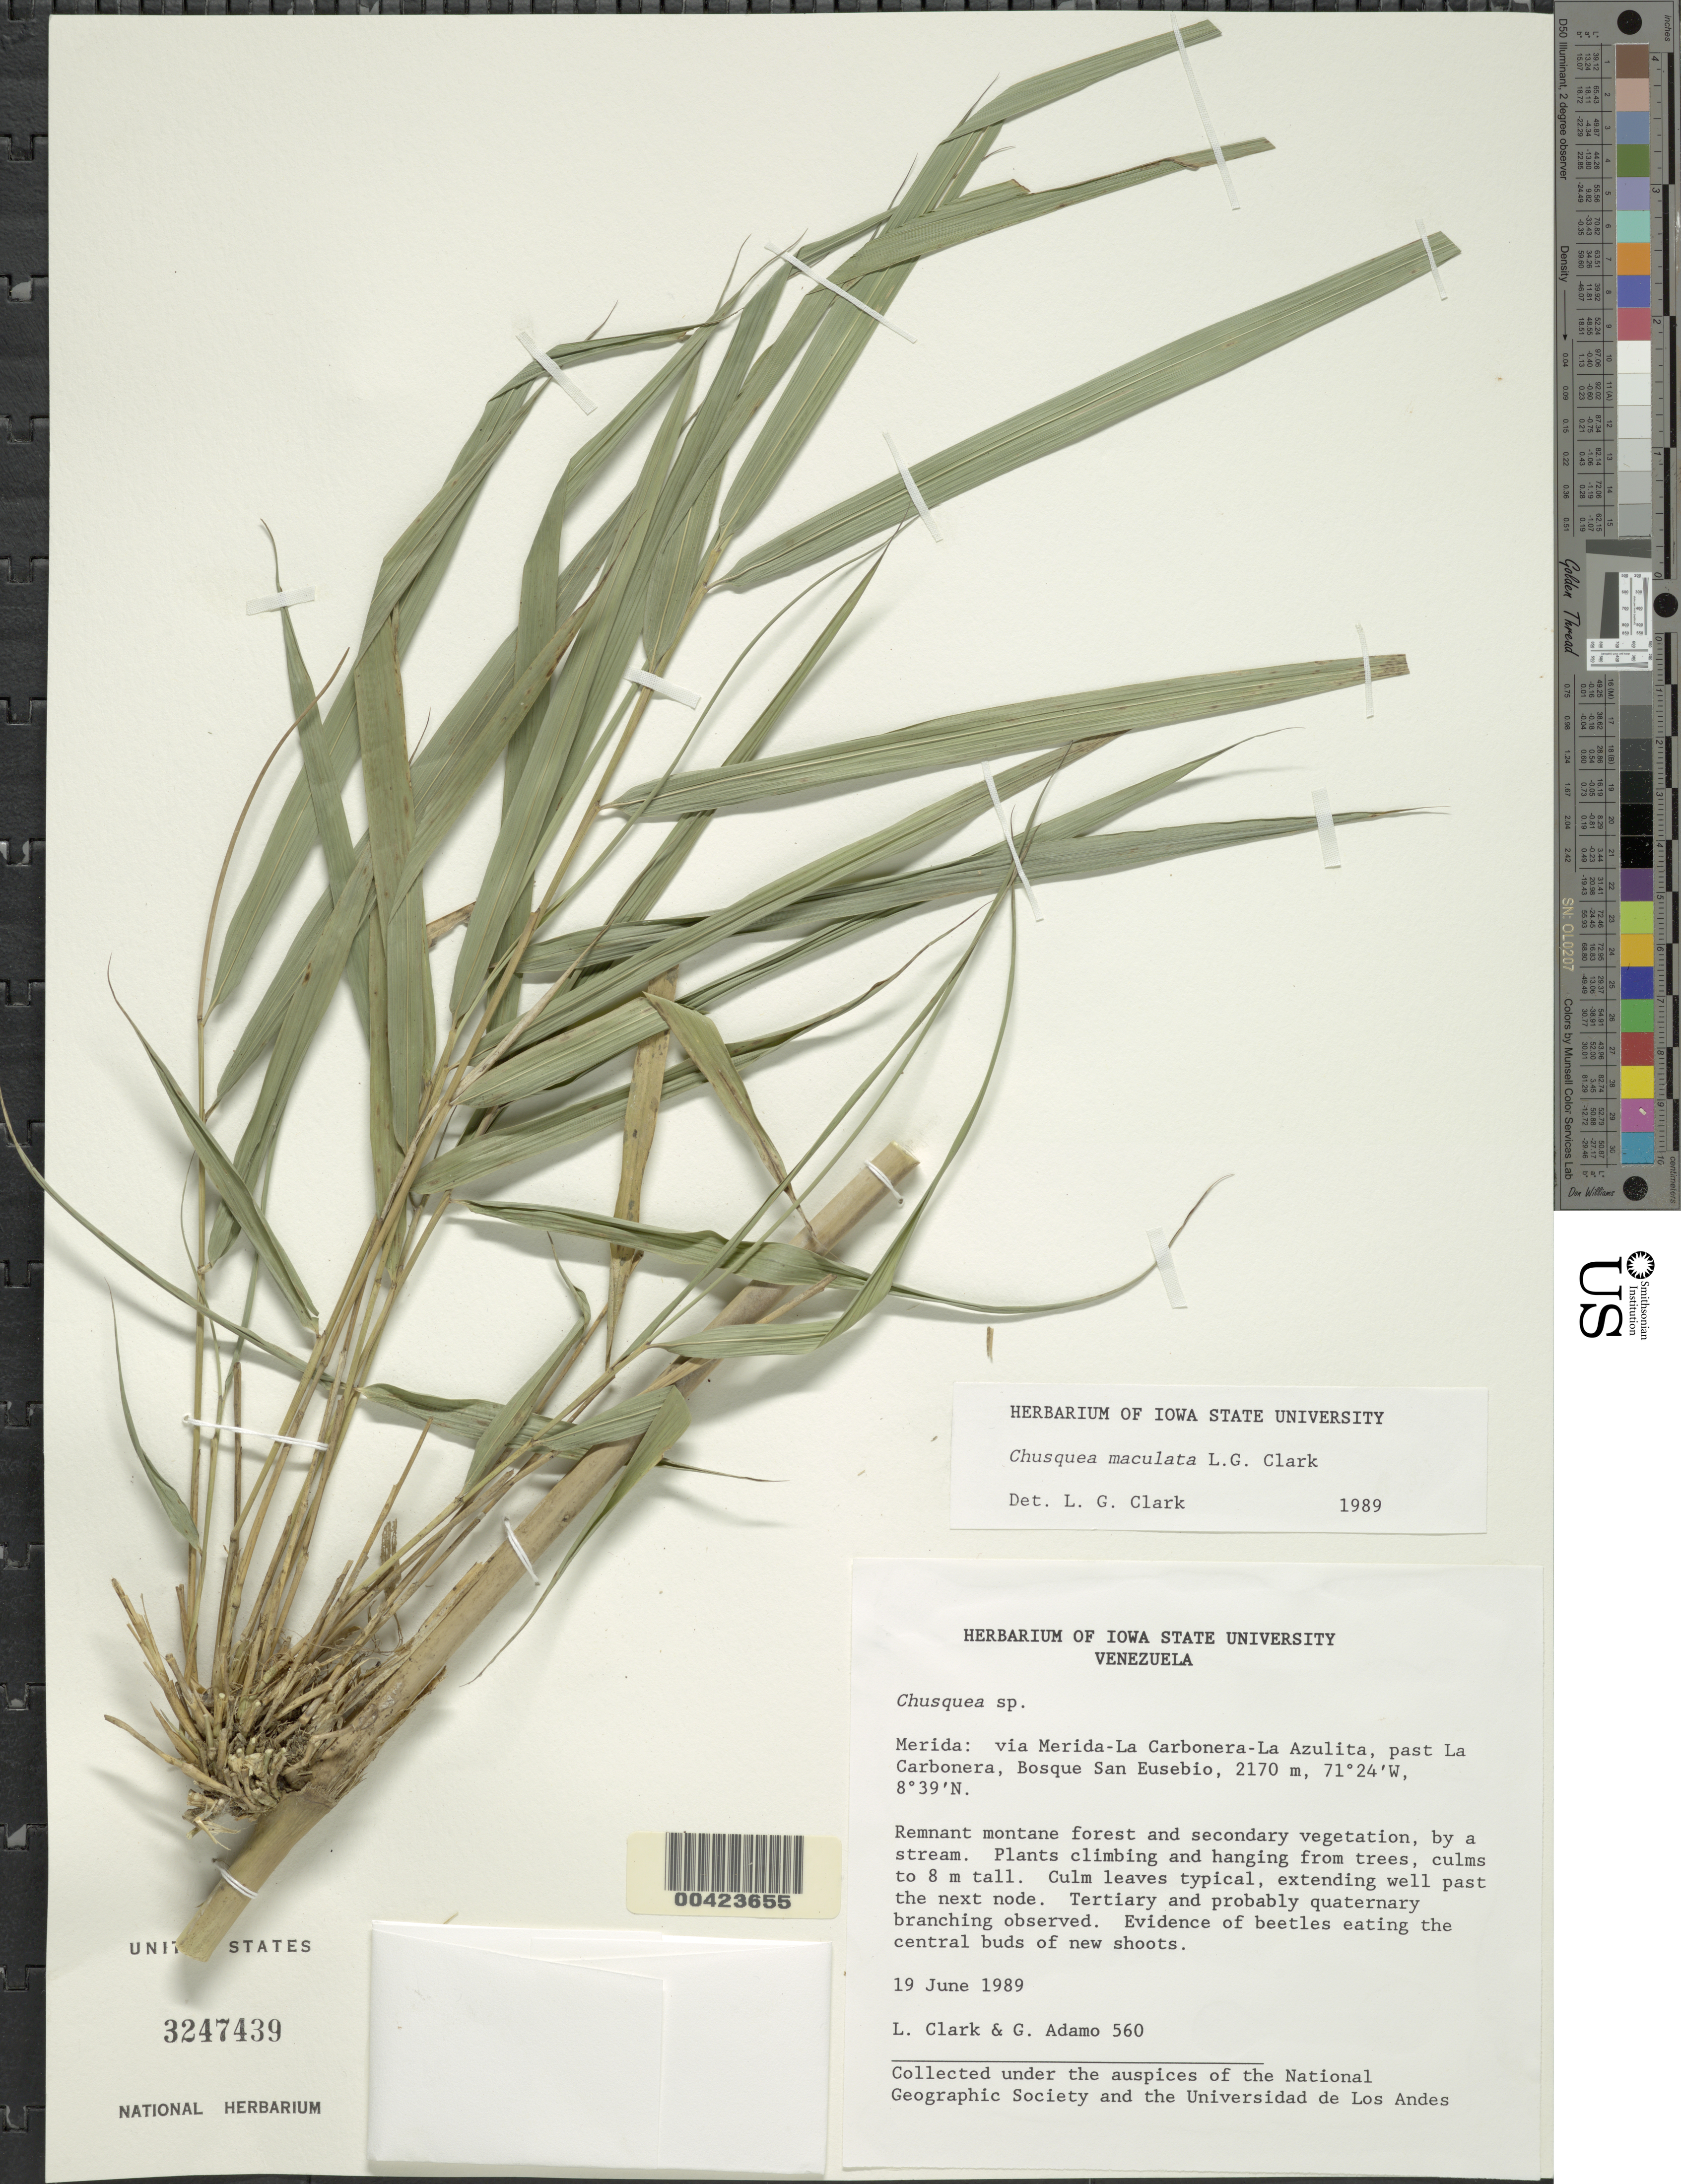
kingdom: Plantae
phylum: Tracheophyta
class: Liliopsida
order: Poales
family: Poaceae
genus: Chusquea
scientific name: Chusquea maculata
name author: L.G. Clark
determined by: Clark, Lynn G., (ISC), Iowa State University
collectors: L. G. Clark & G. Adamo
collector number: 560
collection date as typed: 19 Jun 1989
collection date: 1989-06-19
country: Venezuela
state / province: Mérida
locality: Via merida - la carbonera - la azulita, past la carbonera, bosque san eusebio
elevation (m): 2170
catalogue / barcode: US 3247439